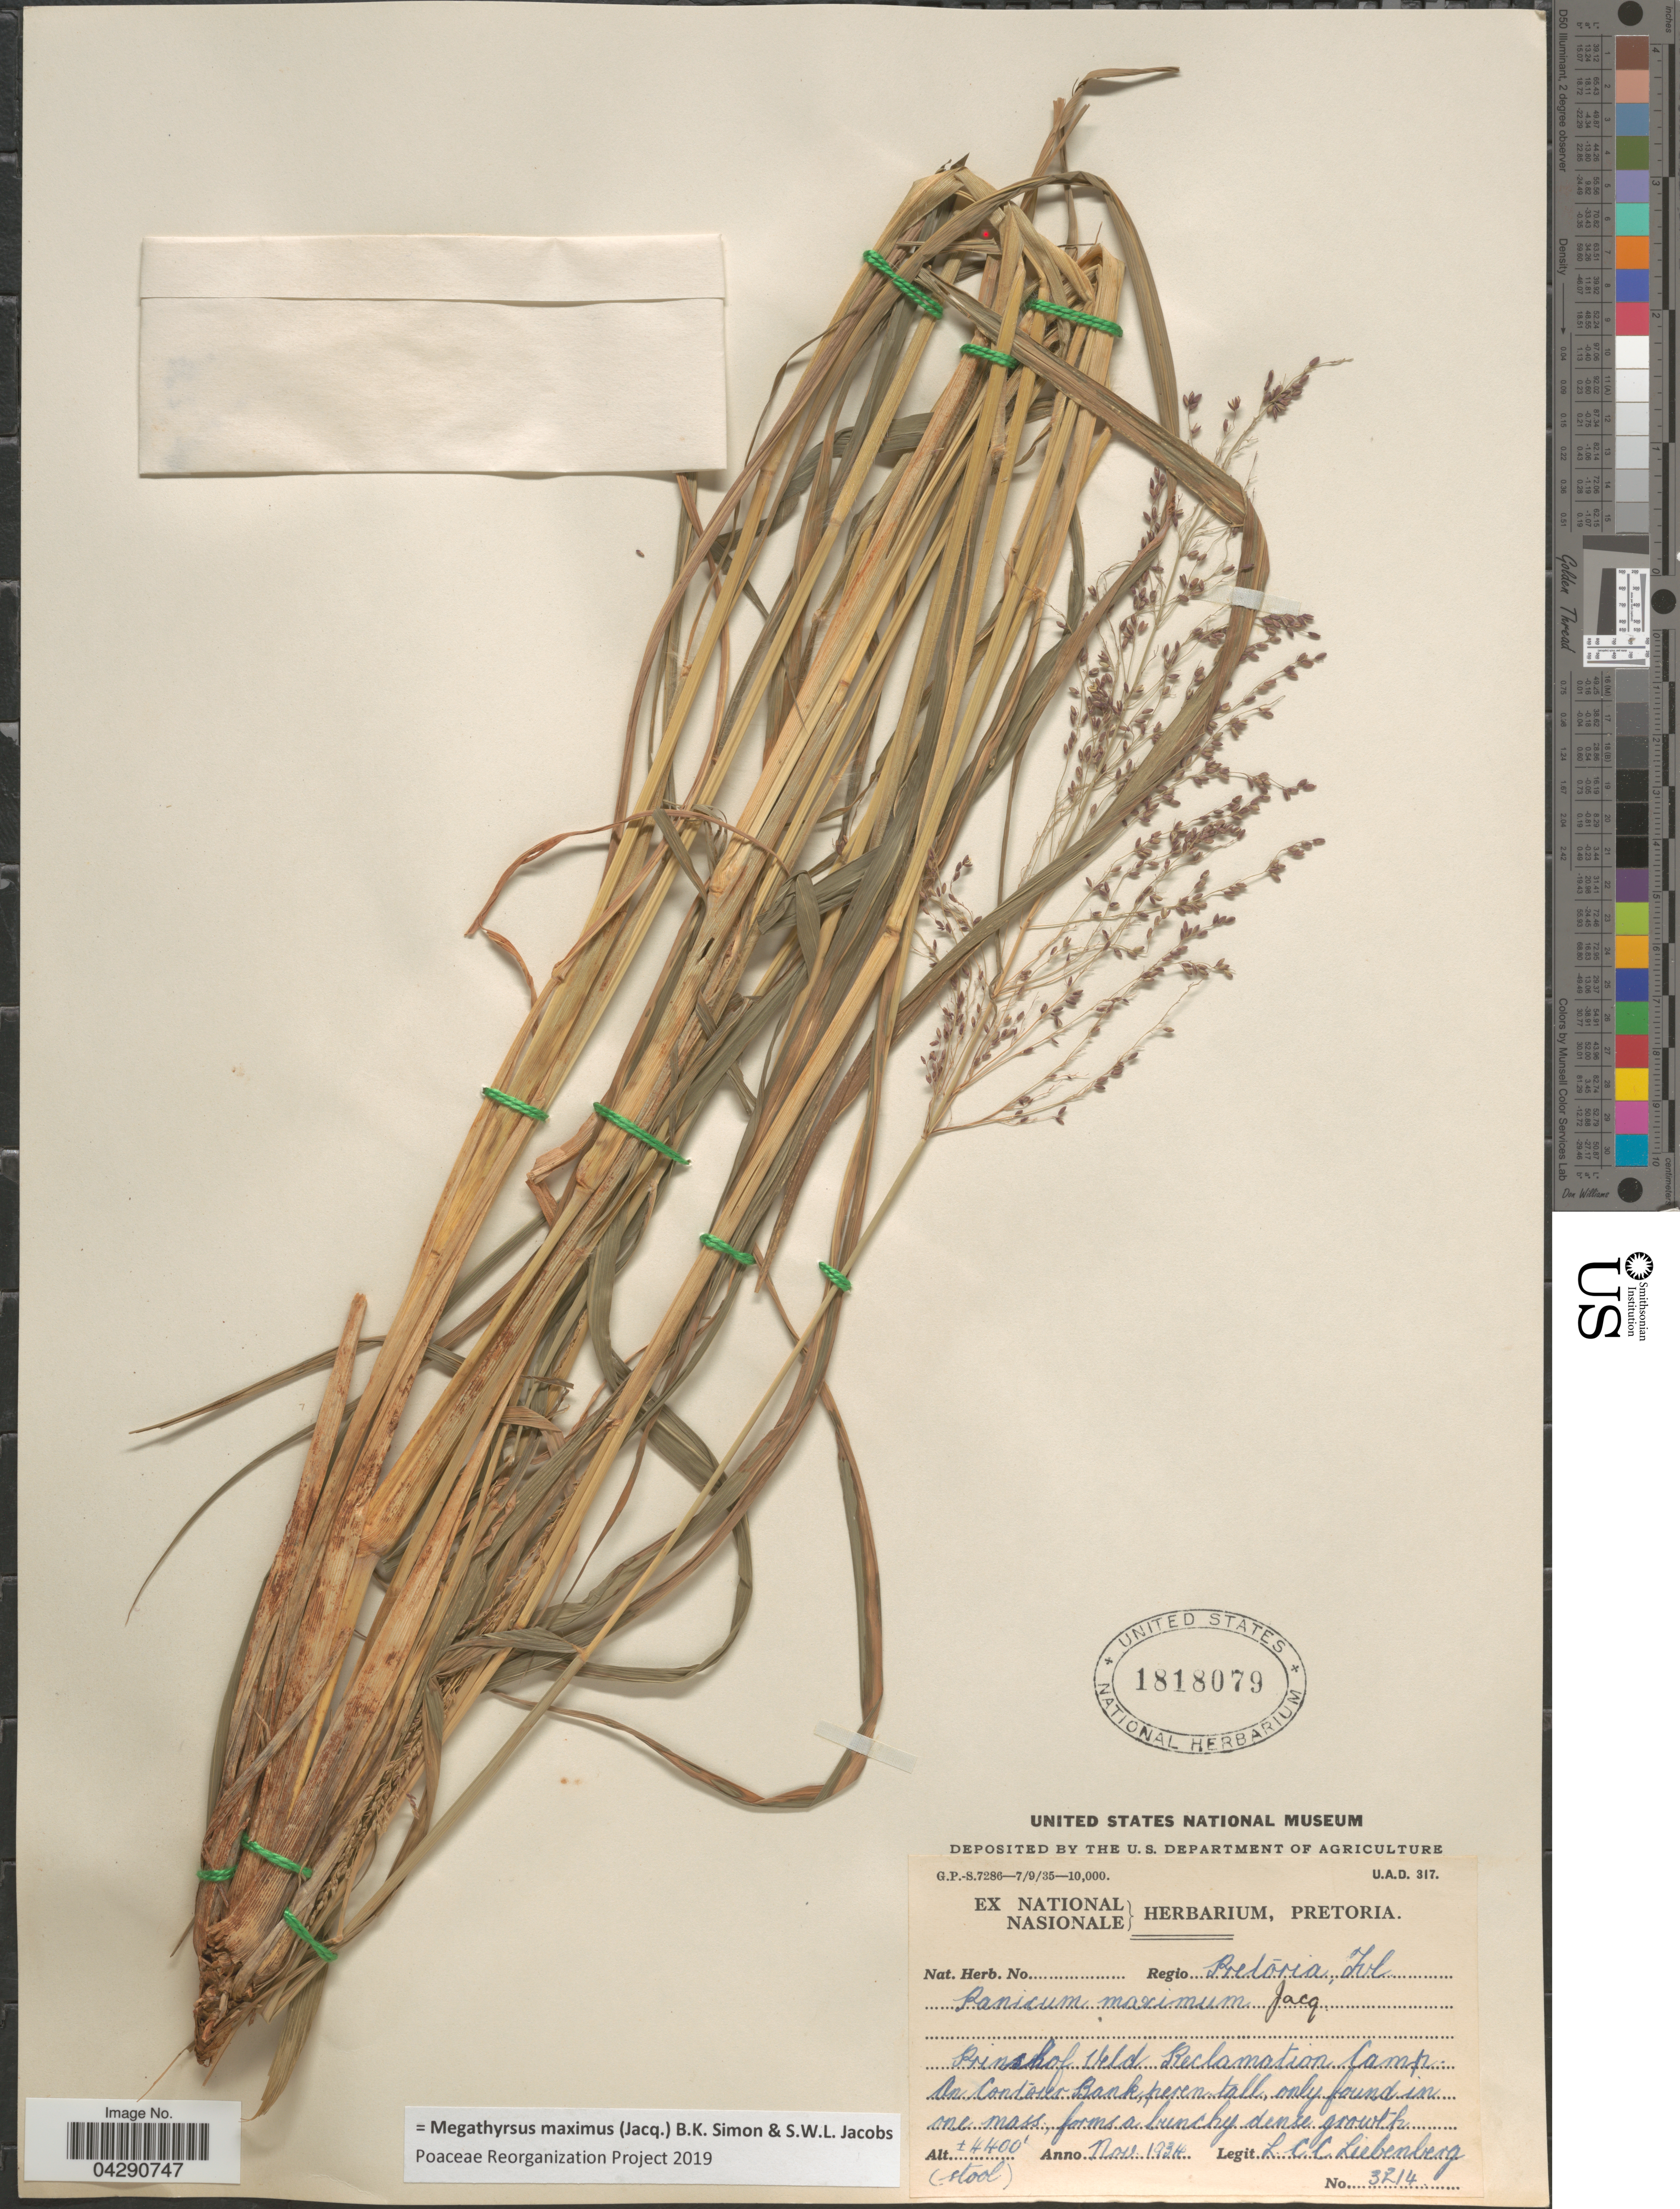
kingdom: Plantae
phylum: Tracheophyta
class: Liliopsida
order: Poales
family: Poaceae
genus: Megathyrsus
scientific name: Megathyrsus maximus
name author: (Jacq.) B.K. Simon & S.W.L. Jacobs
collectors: L. Liebenberg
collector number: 3214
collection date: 1934-11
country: South Africa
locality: Regio Pretoria, Tvl. Prinshof Veld Reclamation Camp. On Contour Bank.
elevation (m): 1341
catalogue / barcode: US 1818079